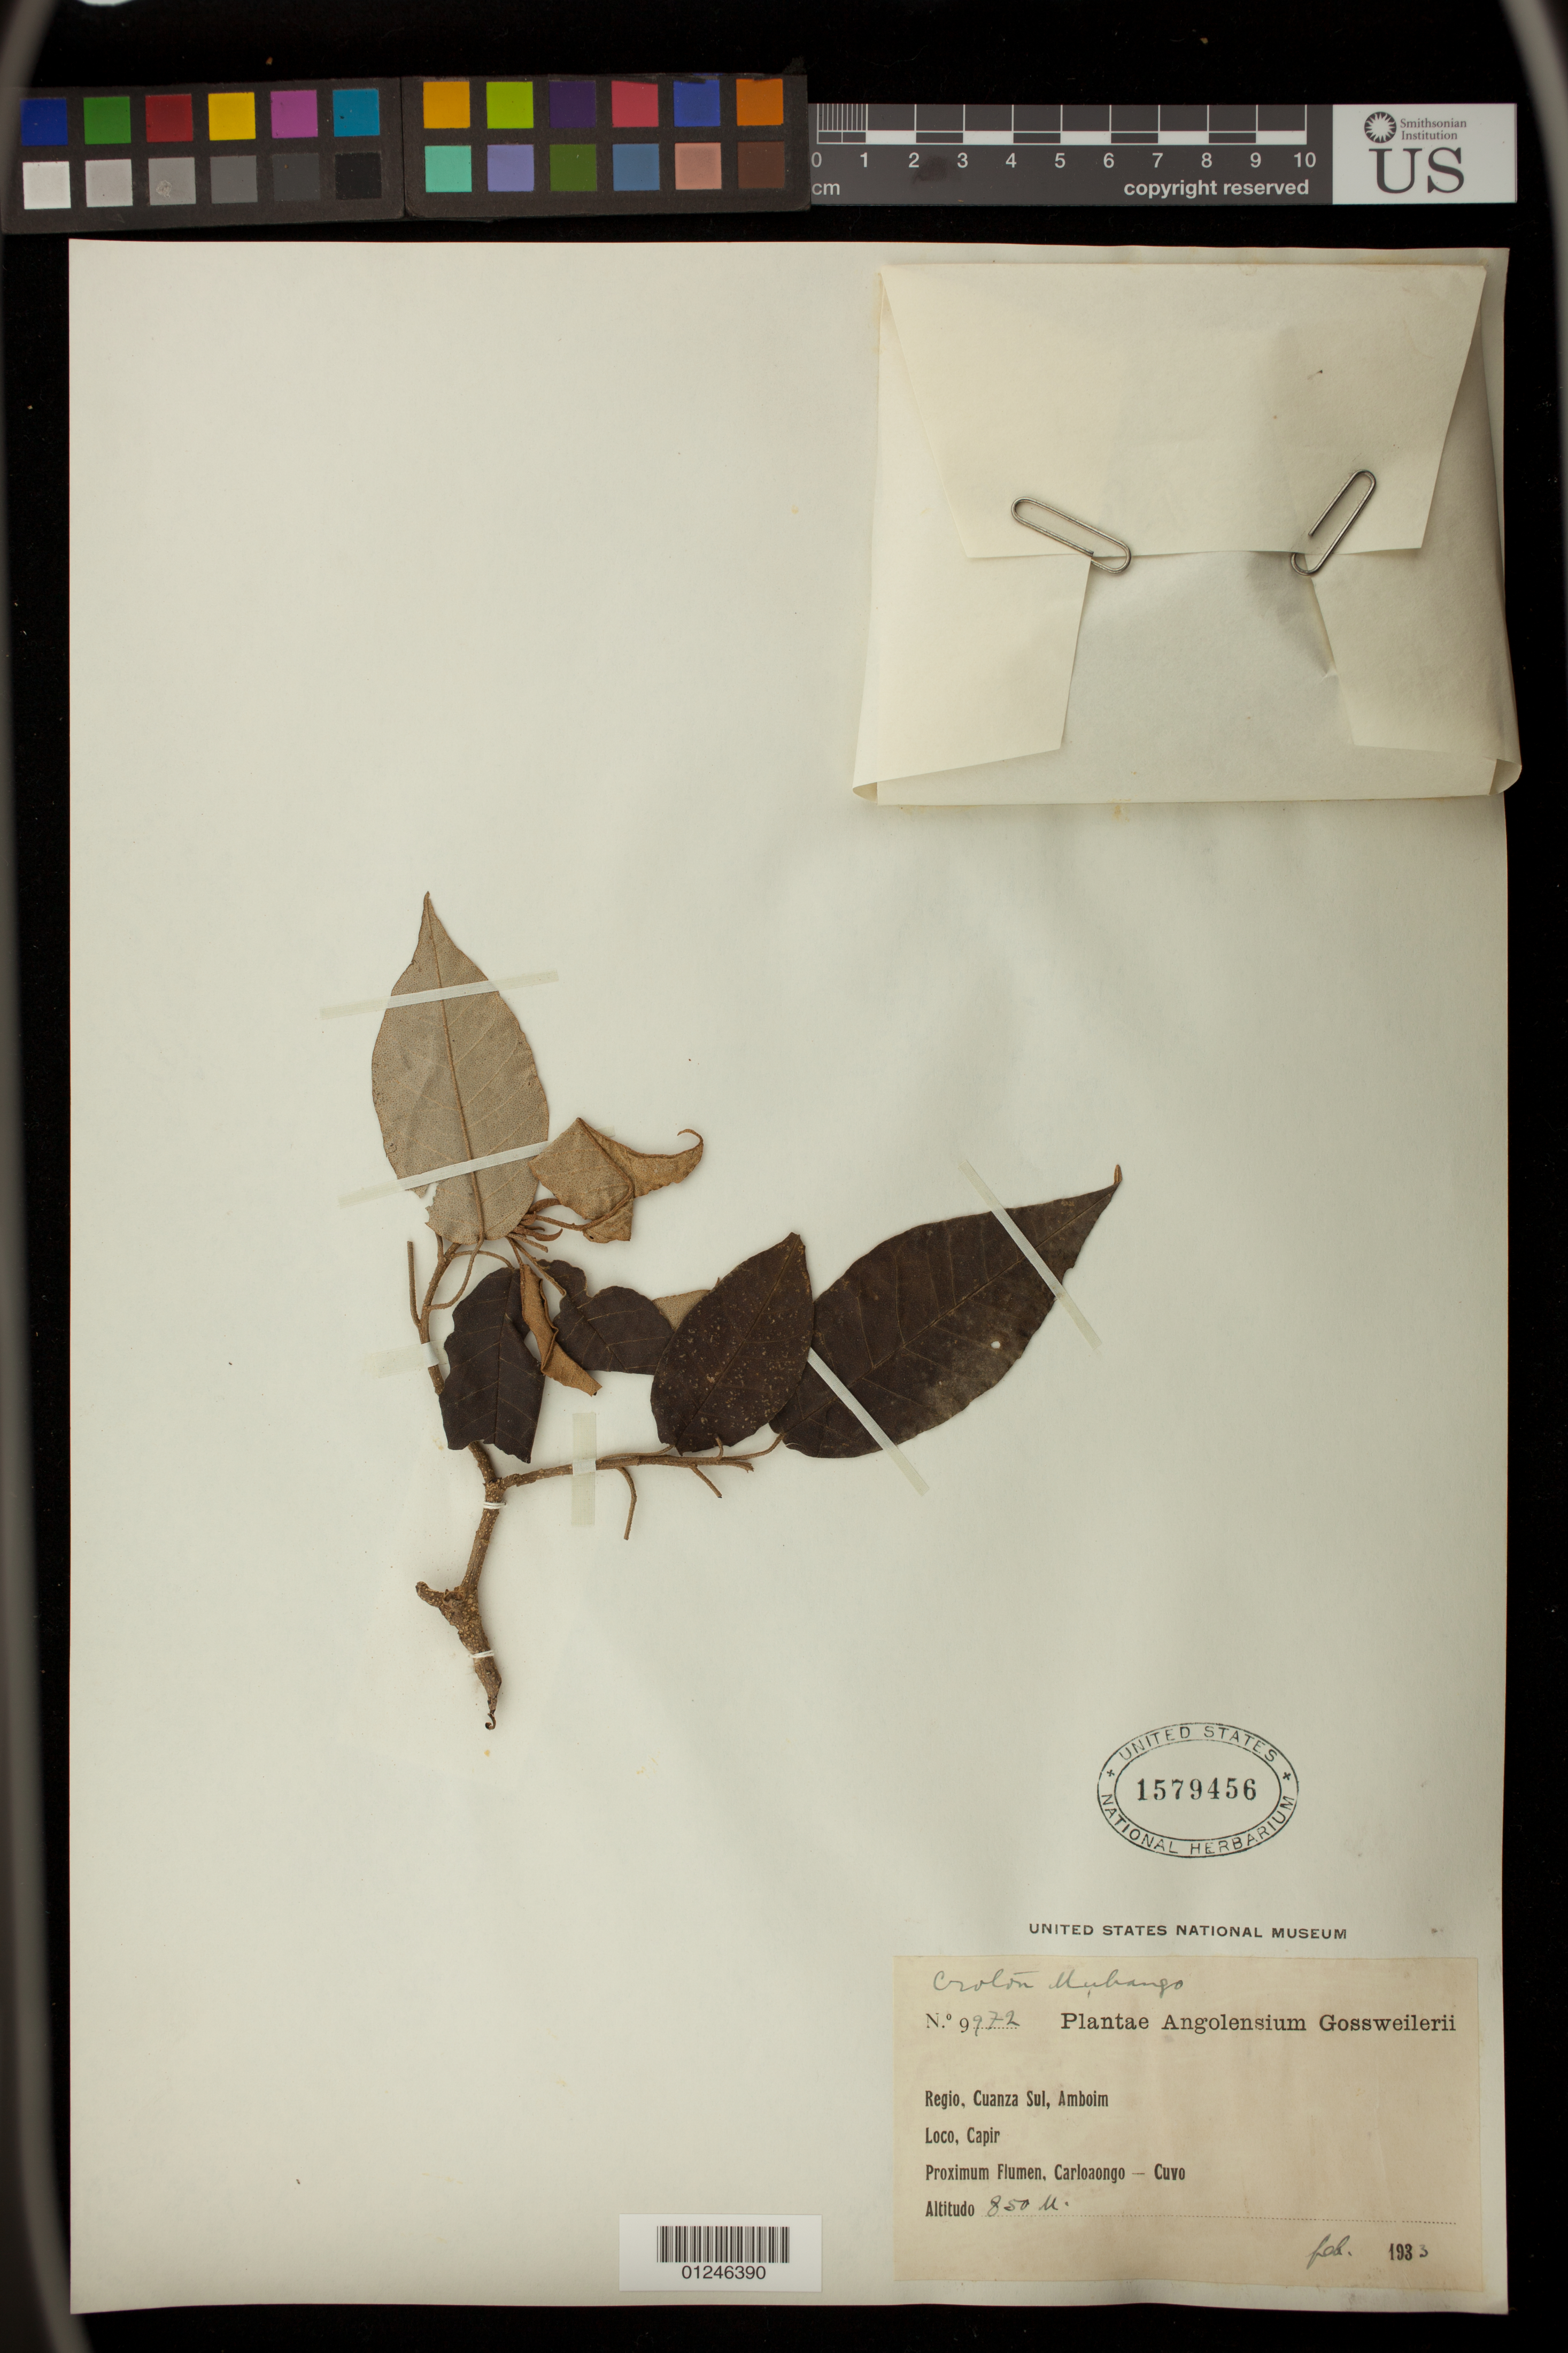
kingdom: Plantae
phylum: Tracheophyta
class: Magnoliopsida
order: Malpighiales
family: Euphorbiaceae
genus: Croton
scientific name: Croton mubango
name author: Müll. Arg.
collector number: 9972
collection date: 1933-02-01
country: Angola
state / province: Cuanza Sul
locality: Amboim, Capir;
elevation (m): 850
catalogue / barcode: US 1579456